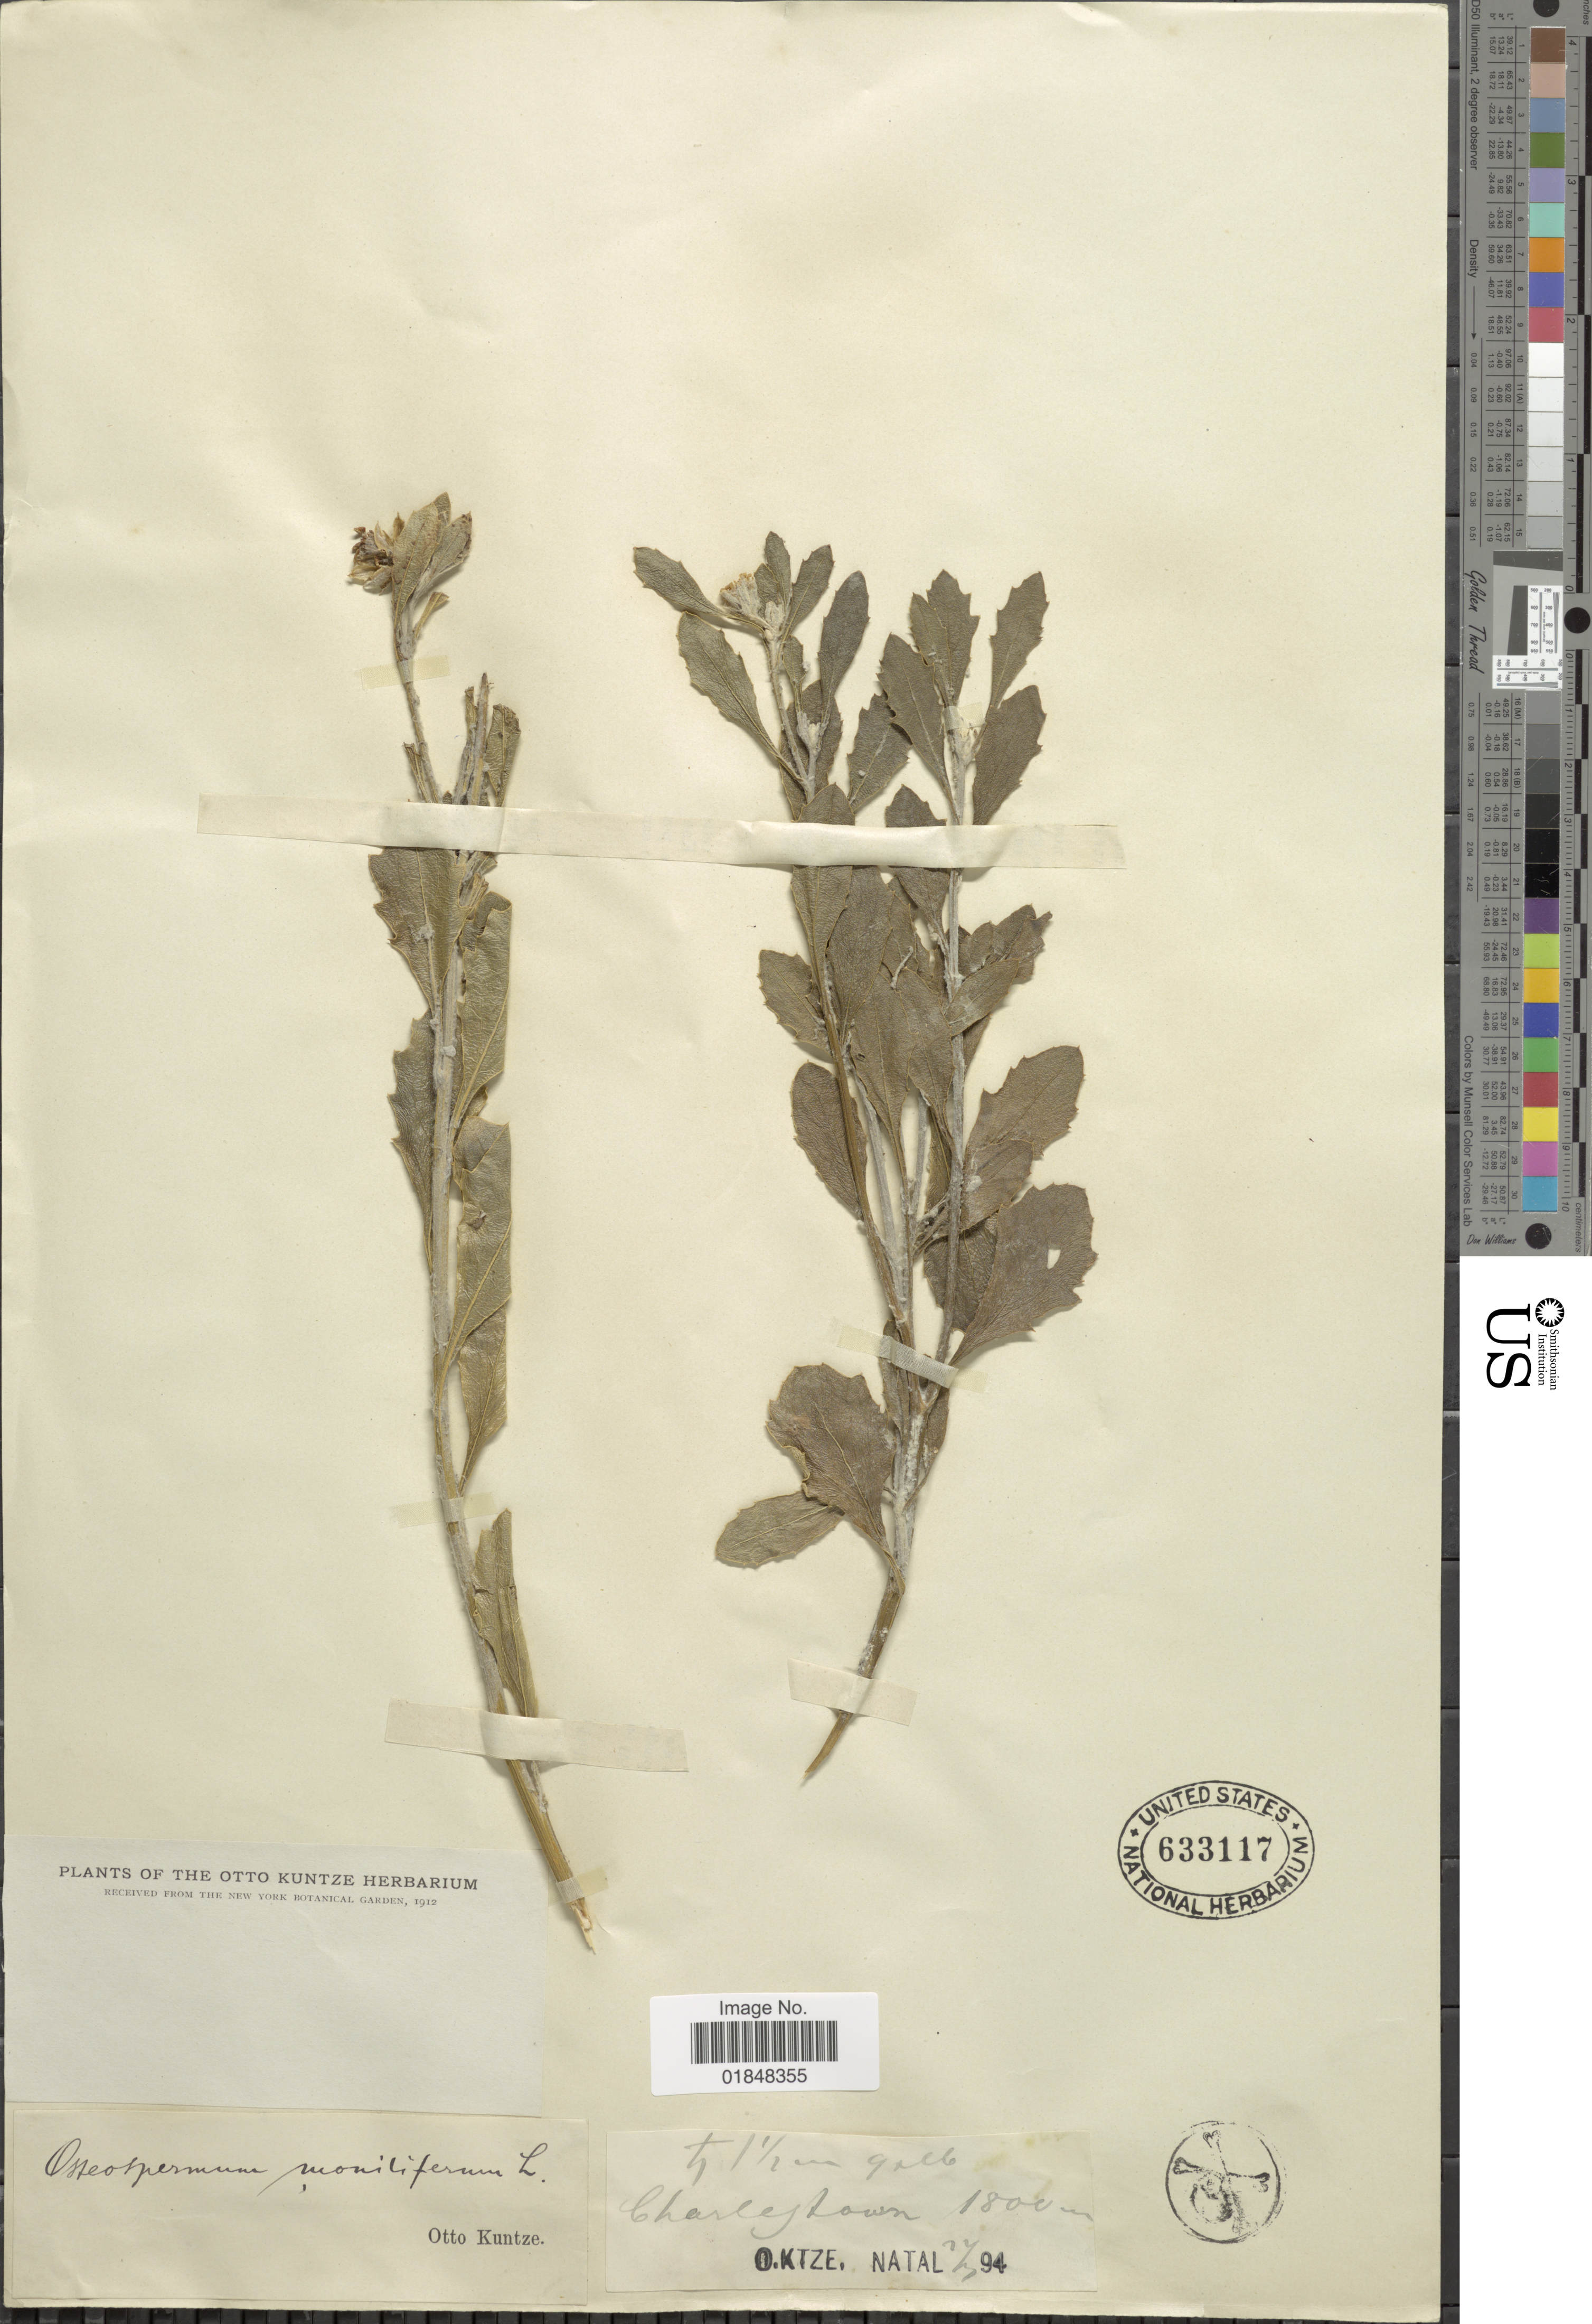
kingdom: Plantae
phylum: Tracheophyta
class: Magnoliopsida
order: Asterales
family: Asteraceae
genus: Chrysanthemoides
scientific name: Chrysanthemoides monilifera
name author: (L.) Norl.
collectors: C.E.O. Kuntze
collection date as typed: Transcribed d/m/y: 27/7/94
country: South Africa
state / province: KwaZulu-Natal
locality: Charlestown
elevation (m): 1800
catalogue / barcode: US 633117